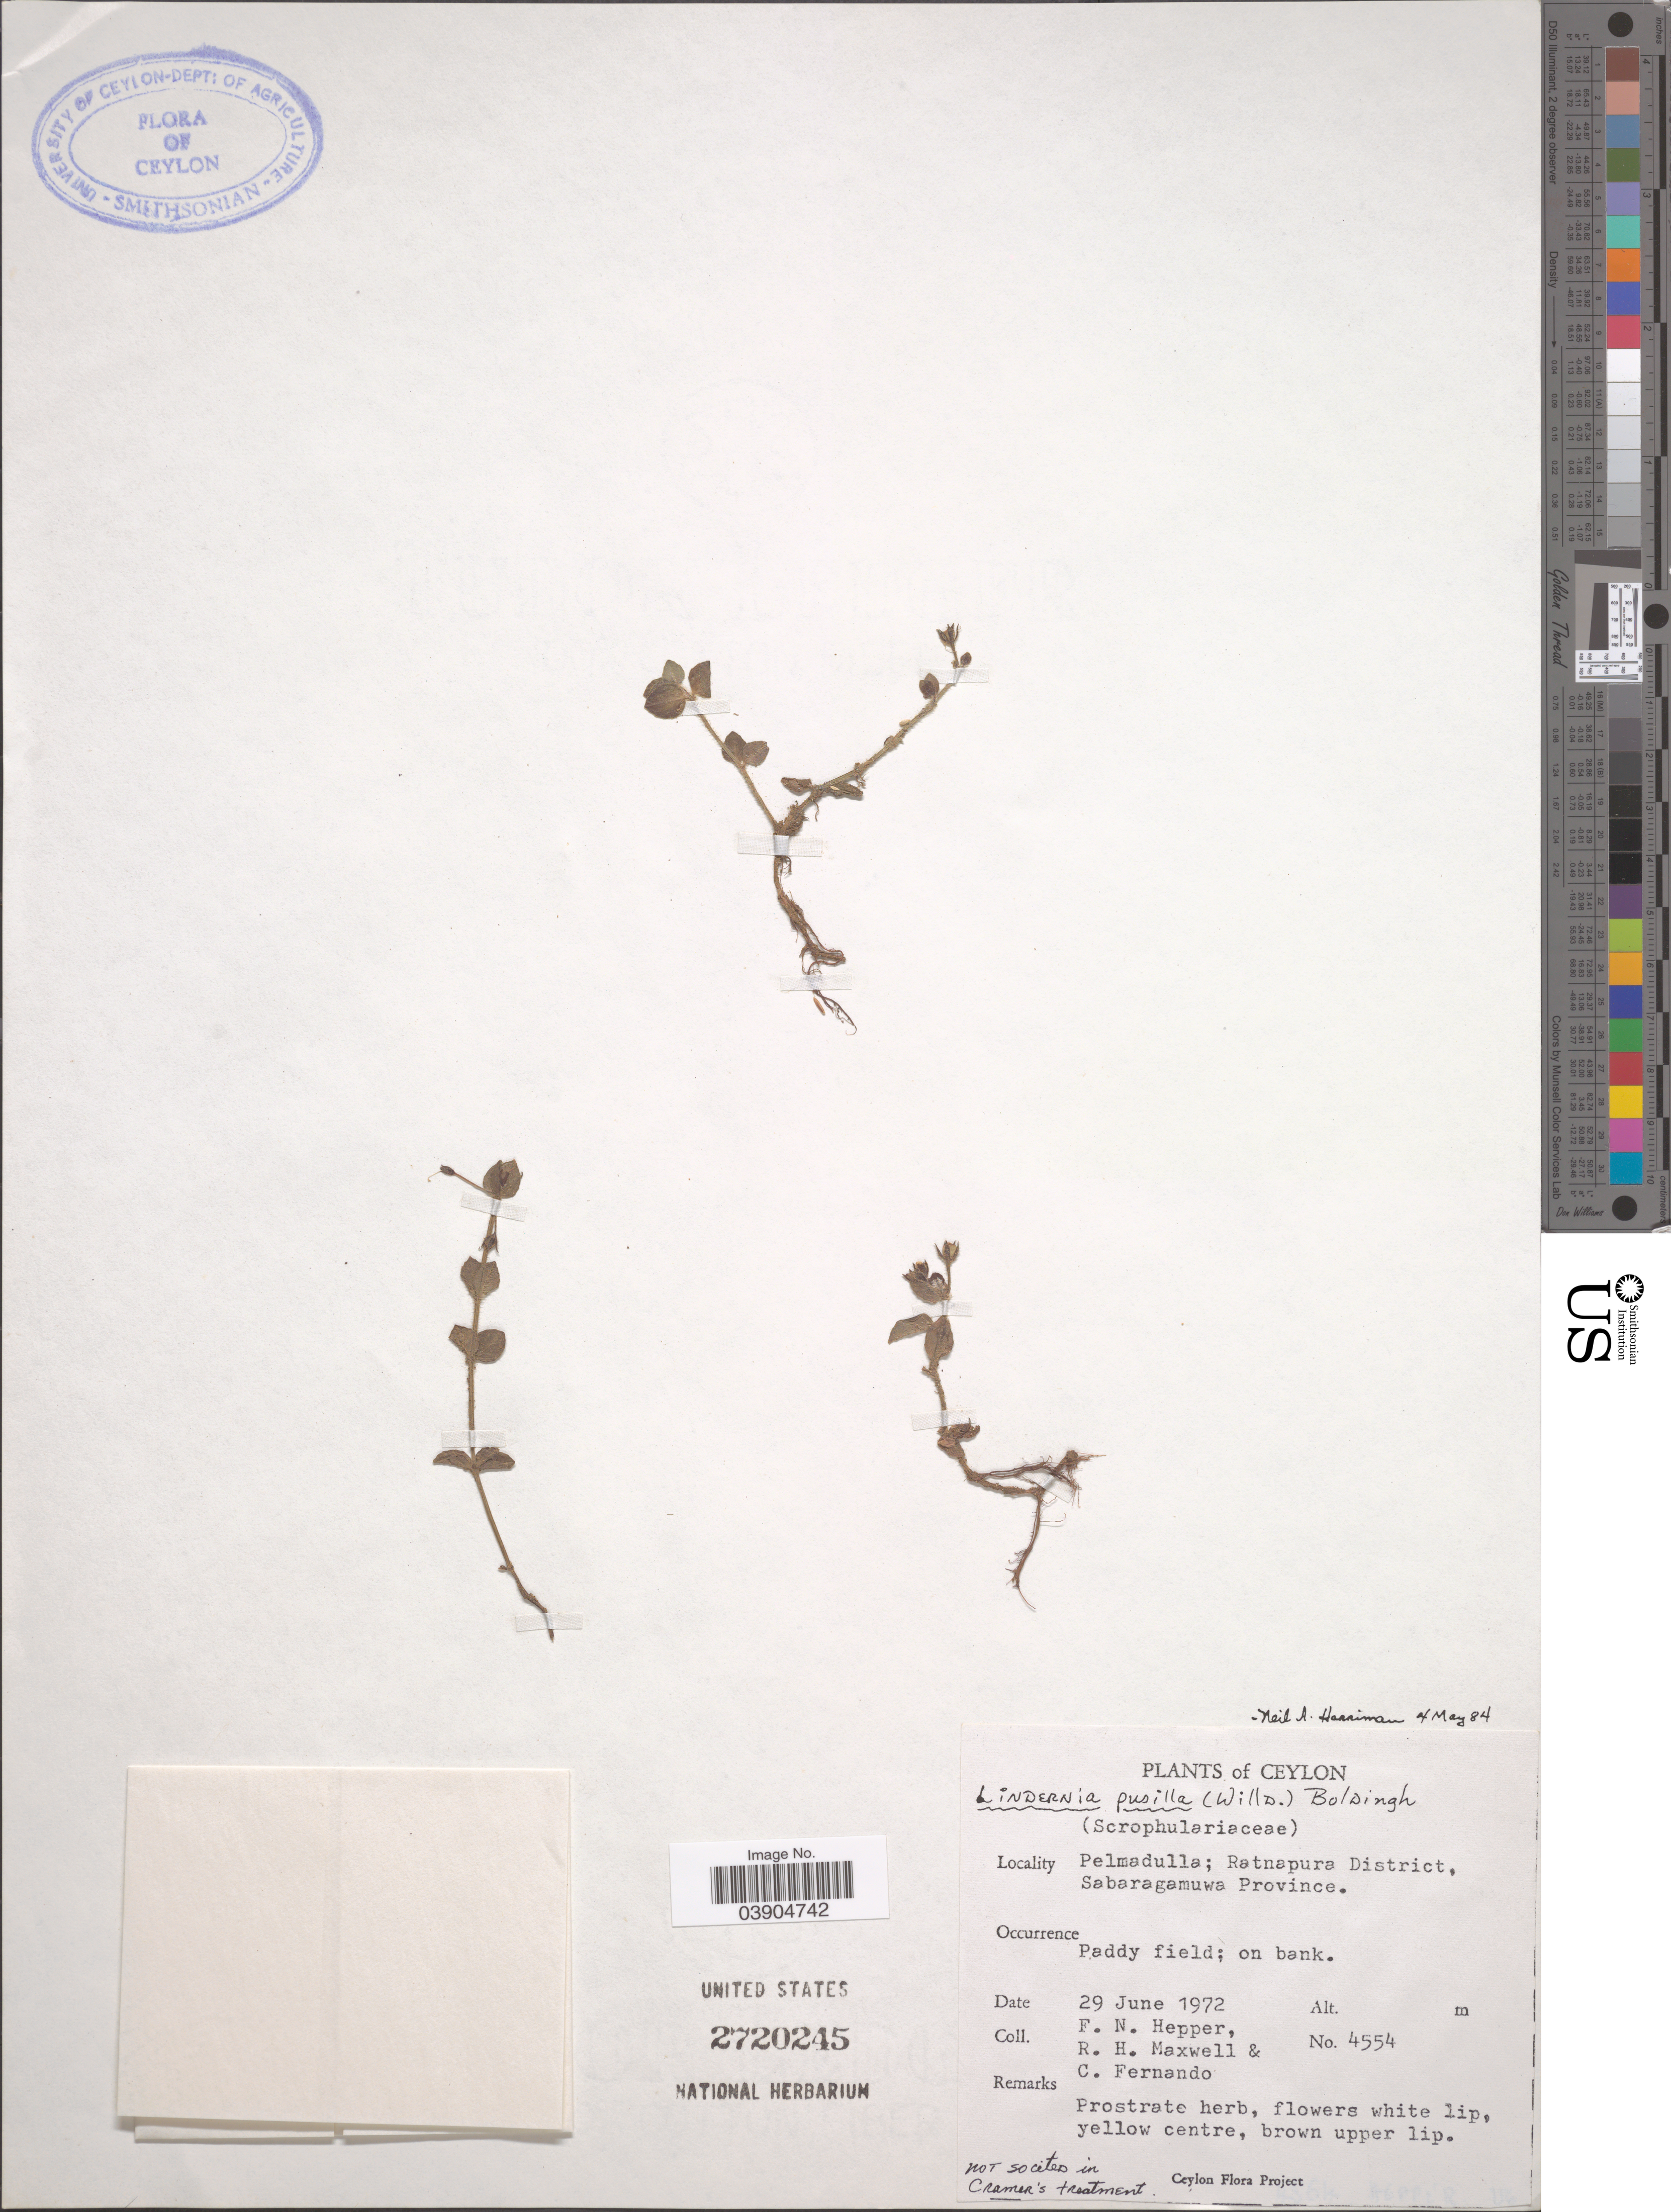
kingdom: Plantae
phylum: Tracheophyta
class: Magnoliopsida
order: Lamiales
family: Linderniaceae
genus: Lindernia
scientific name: Lindernia pusilla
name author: (Willd.) Bold.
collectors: F. Hepper, R. Maxwell & C. Fernando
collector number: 4554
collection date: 1972-06-29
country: Sri Lanka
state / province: Sabaragamuwa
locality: Ceylon. Pelmadulla; Ratnapura District.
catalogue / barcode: US 2720245